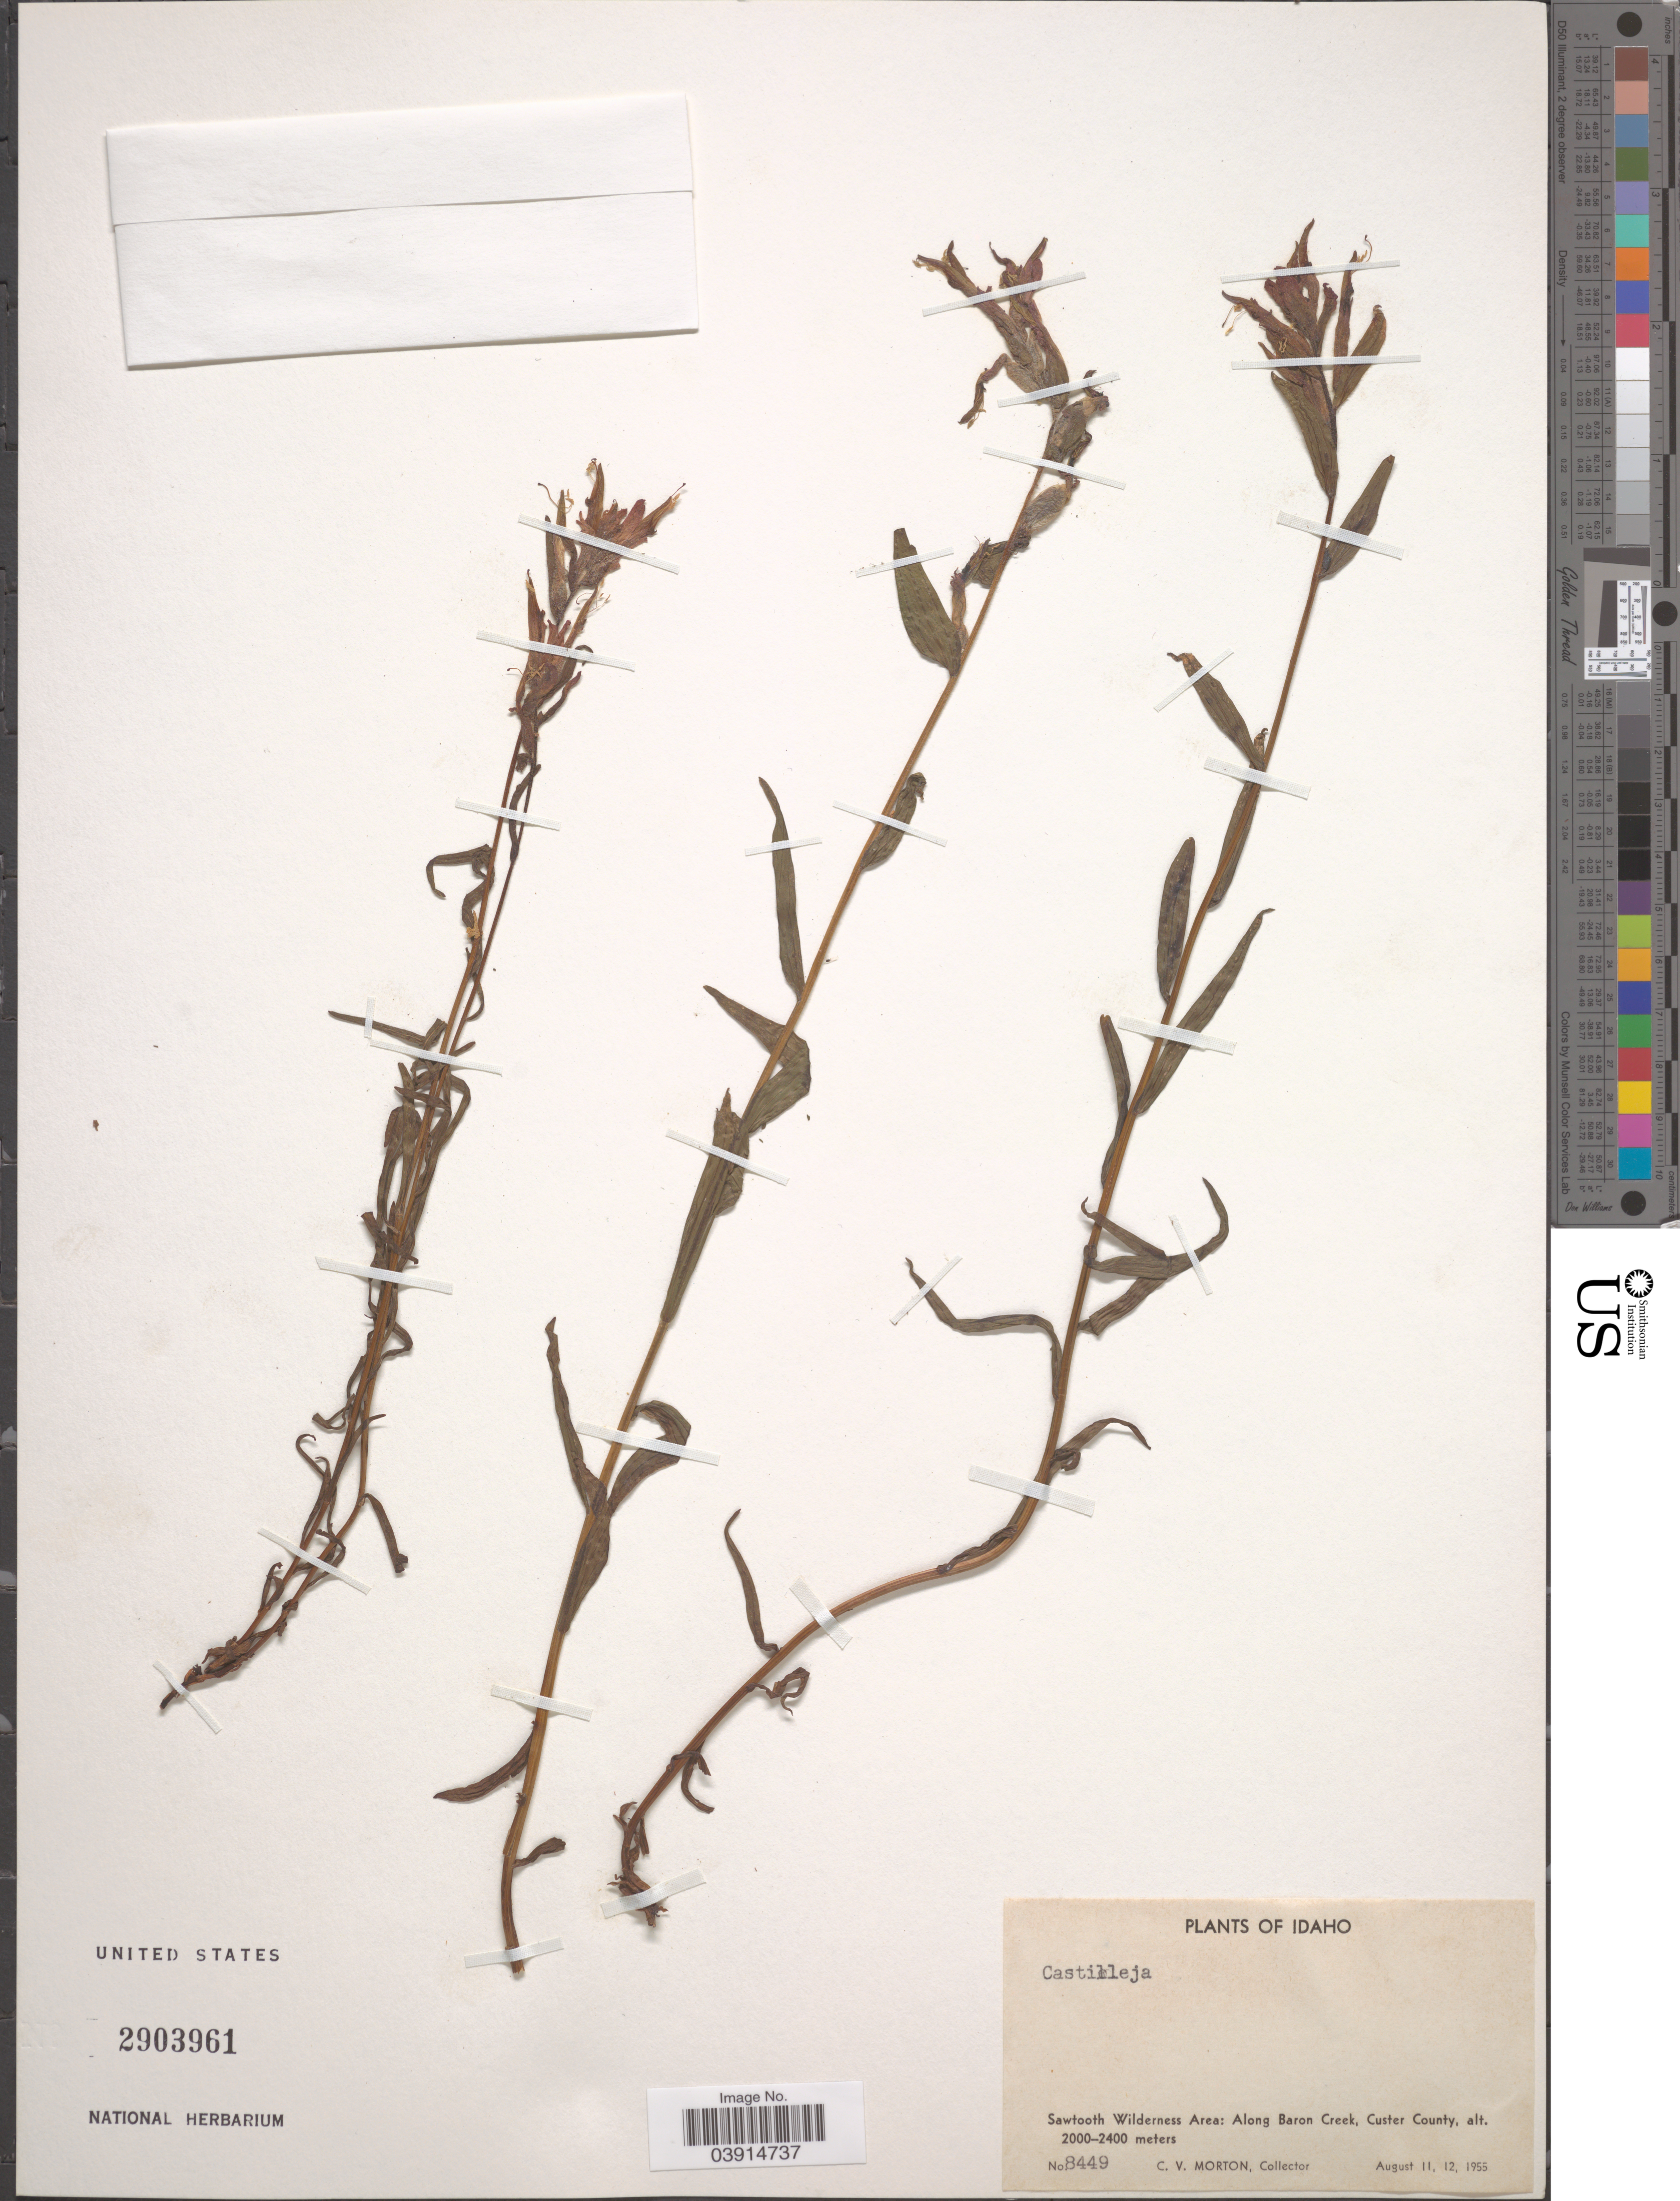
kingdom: Plantae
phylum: Tracheophyta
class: Magnoliopsida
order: Lamiales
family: Orobanchaceae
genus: Castilleja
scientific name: Castilleja sp.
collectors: C. V. Morton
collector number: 8449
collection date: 1955-08-11/1955-08-12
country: United States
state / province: Idaho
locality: Sawtooth Wilderness Area: Along Baron Creek, Custer County.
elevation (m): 2000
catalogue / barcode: US 2903961